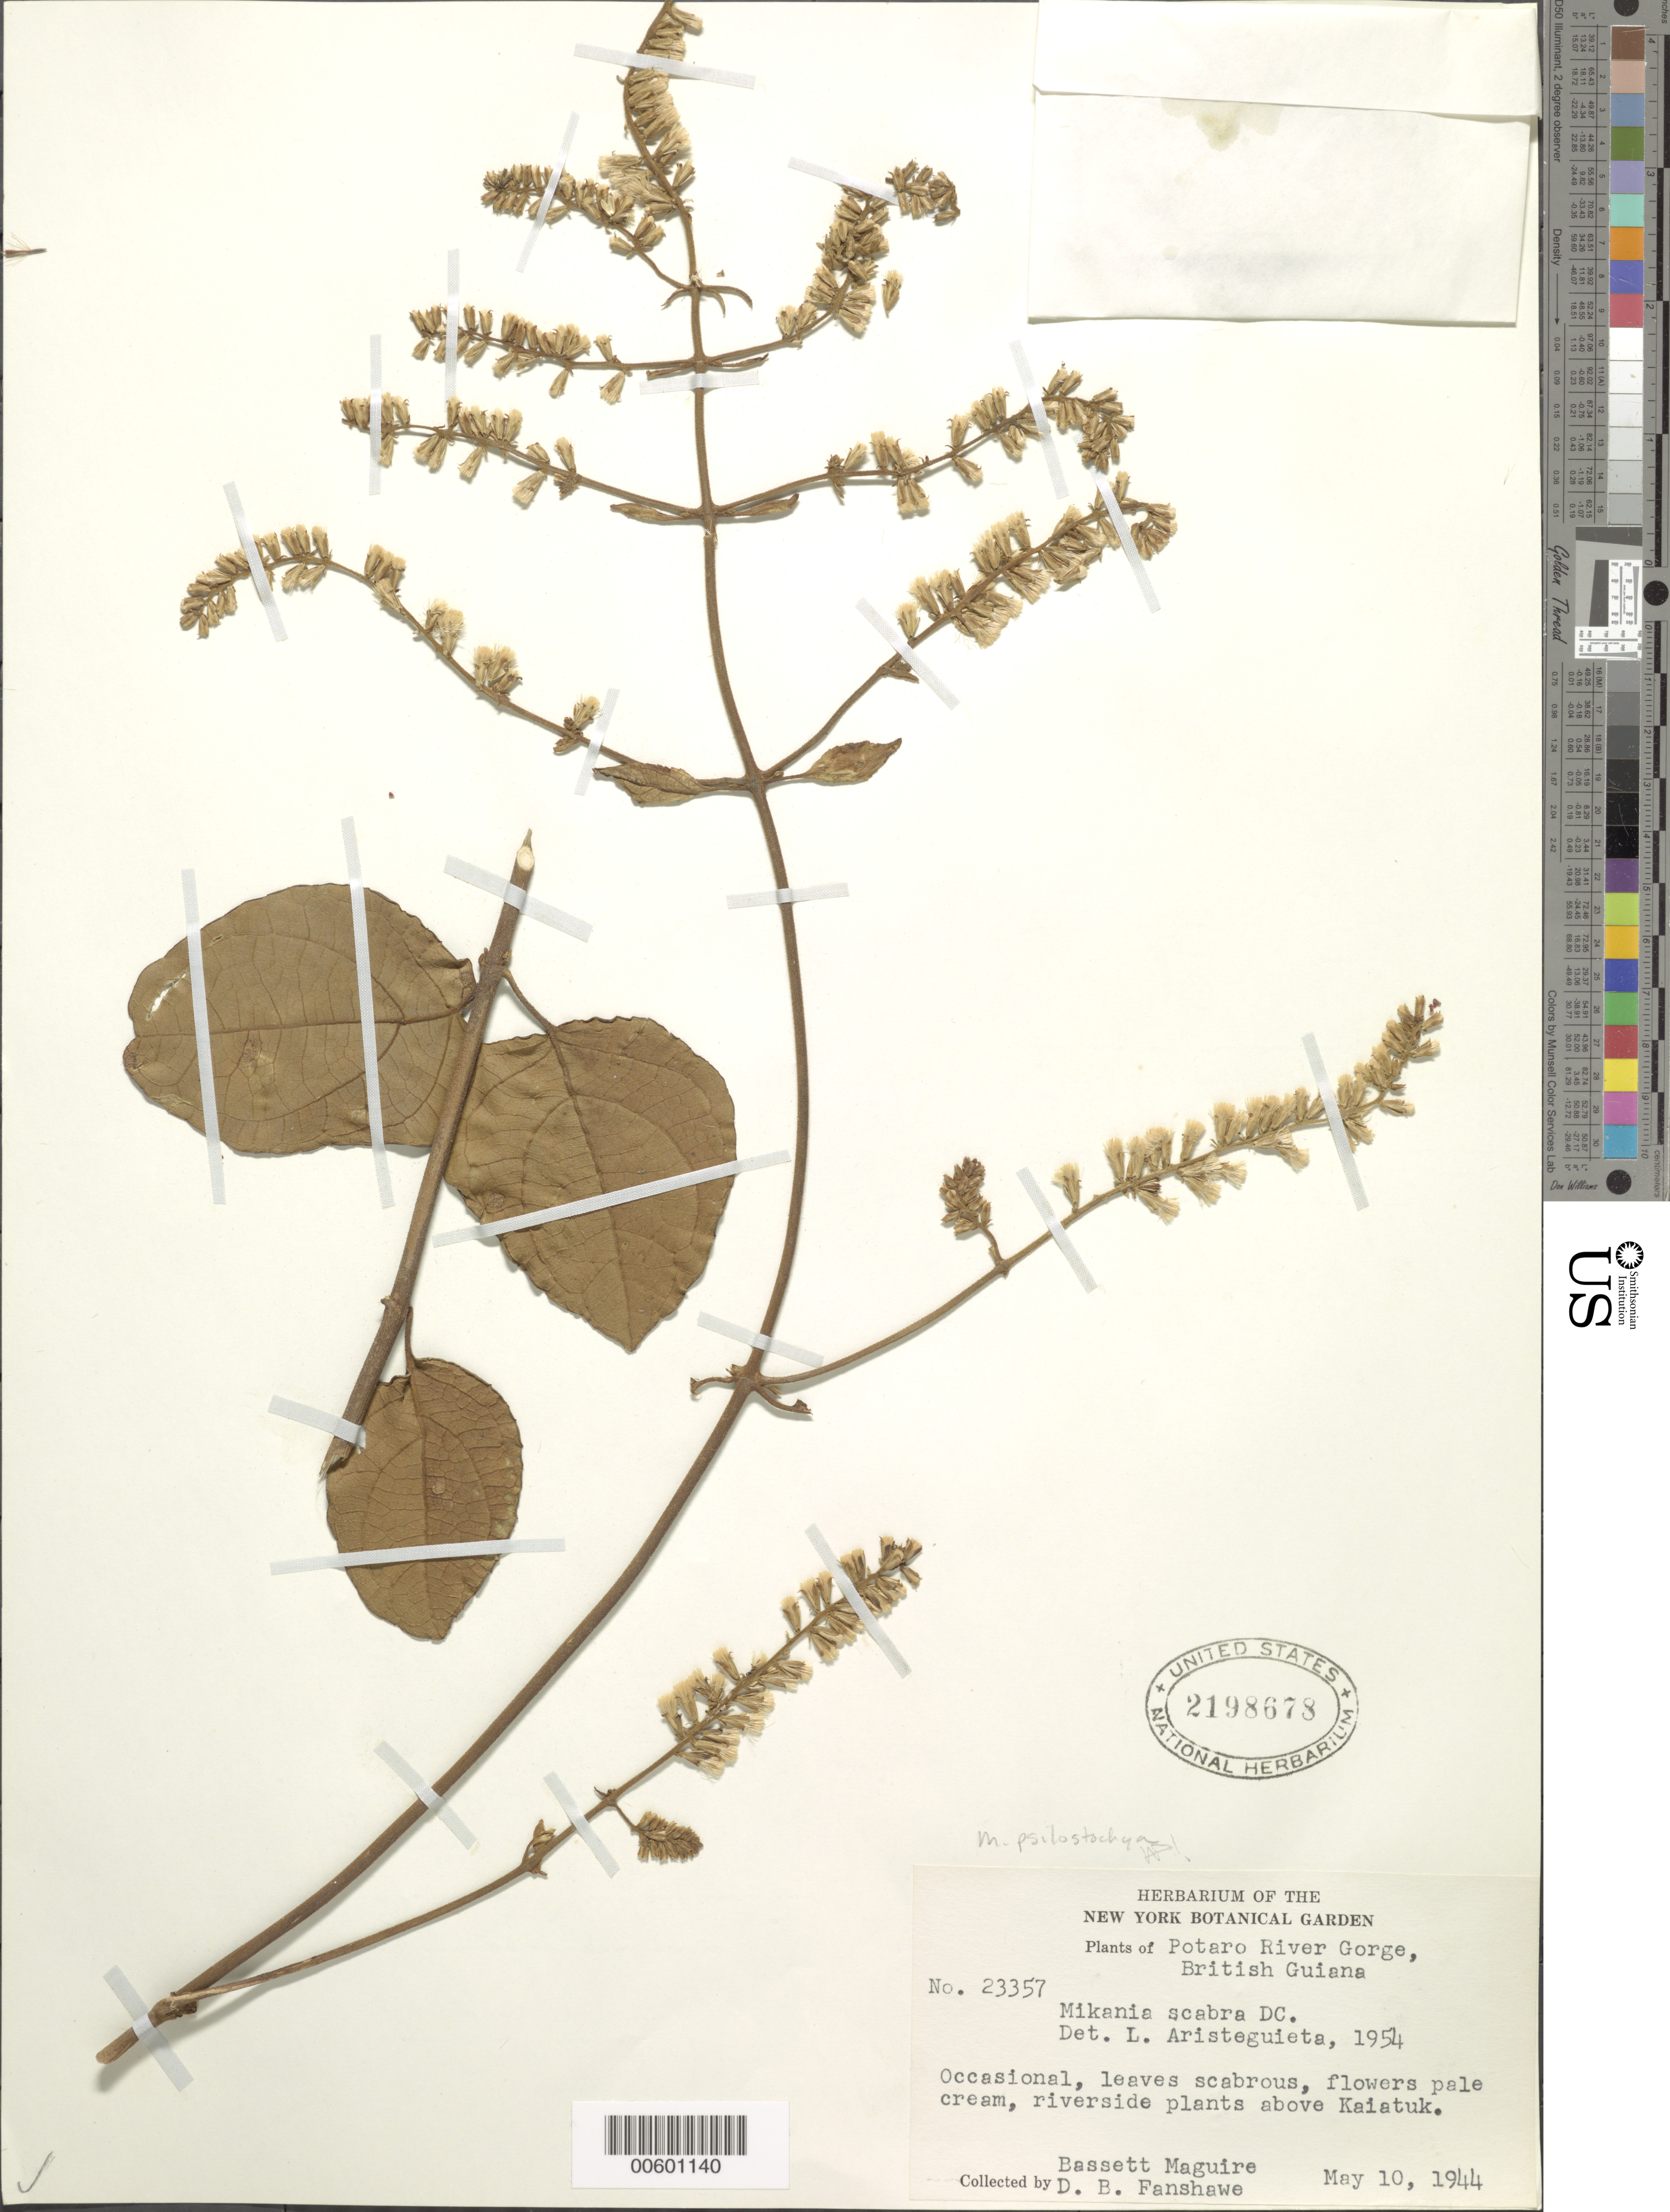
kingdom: Plantae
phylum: Tracheophyta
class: Magnoliopsida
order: Asterales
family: Asteraceae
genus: Mikania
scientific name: Mikania psilostachya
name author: DC.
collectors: B. Maguire & D. B. Fanshawe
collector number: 23357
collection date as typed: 10-May-44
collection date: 1944-05-10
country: Guyana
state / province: Potaro-Siparuni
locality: Kaieteur Plateau, above Kaietuk, along Potaro River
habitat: Riverside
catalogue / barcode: US 2198678